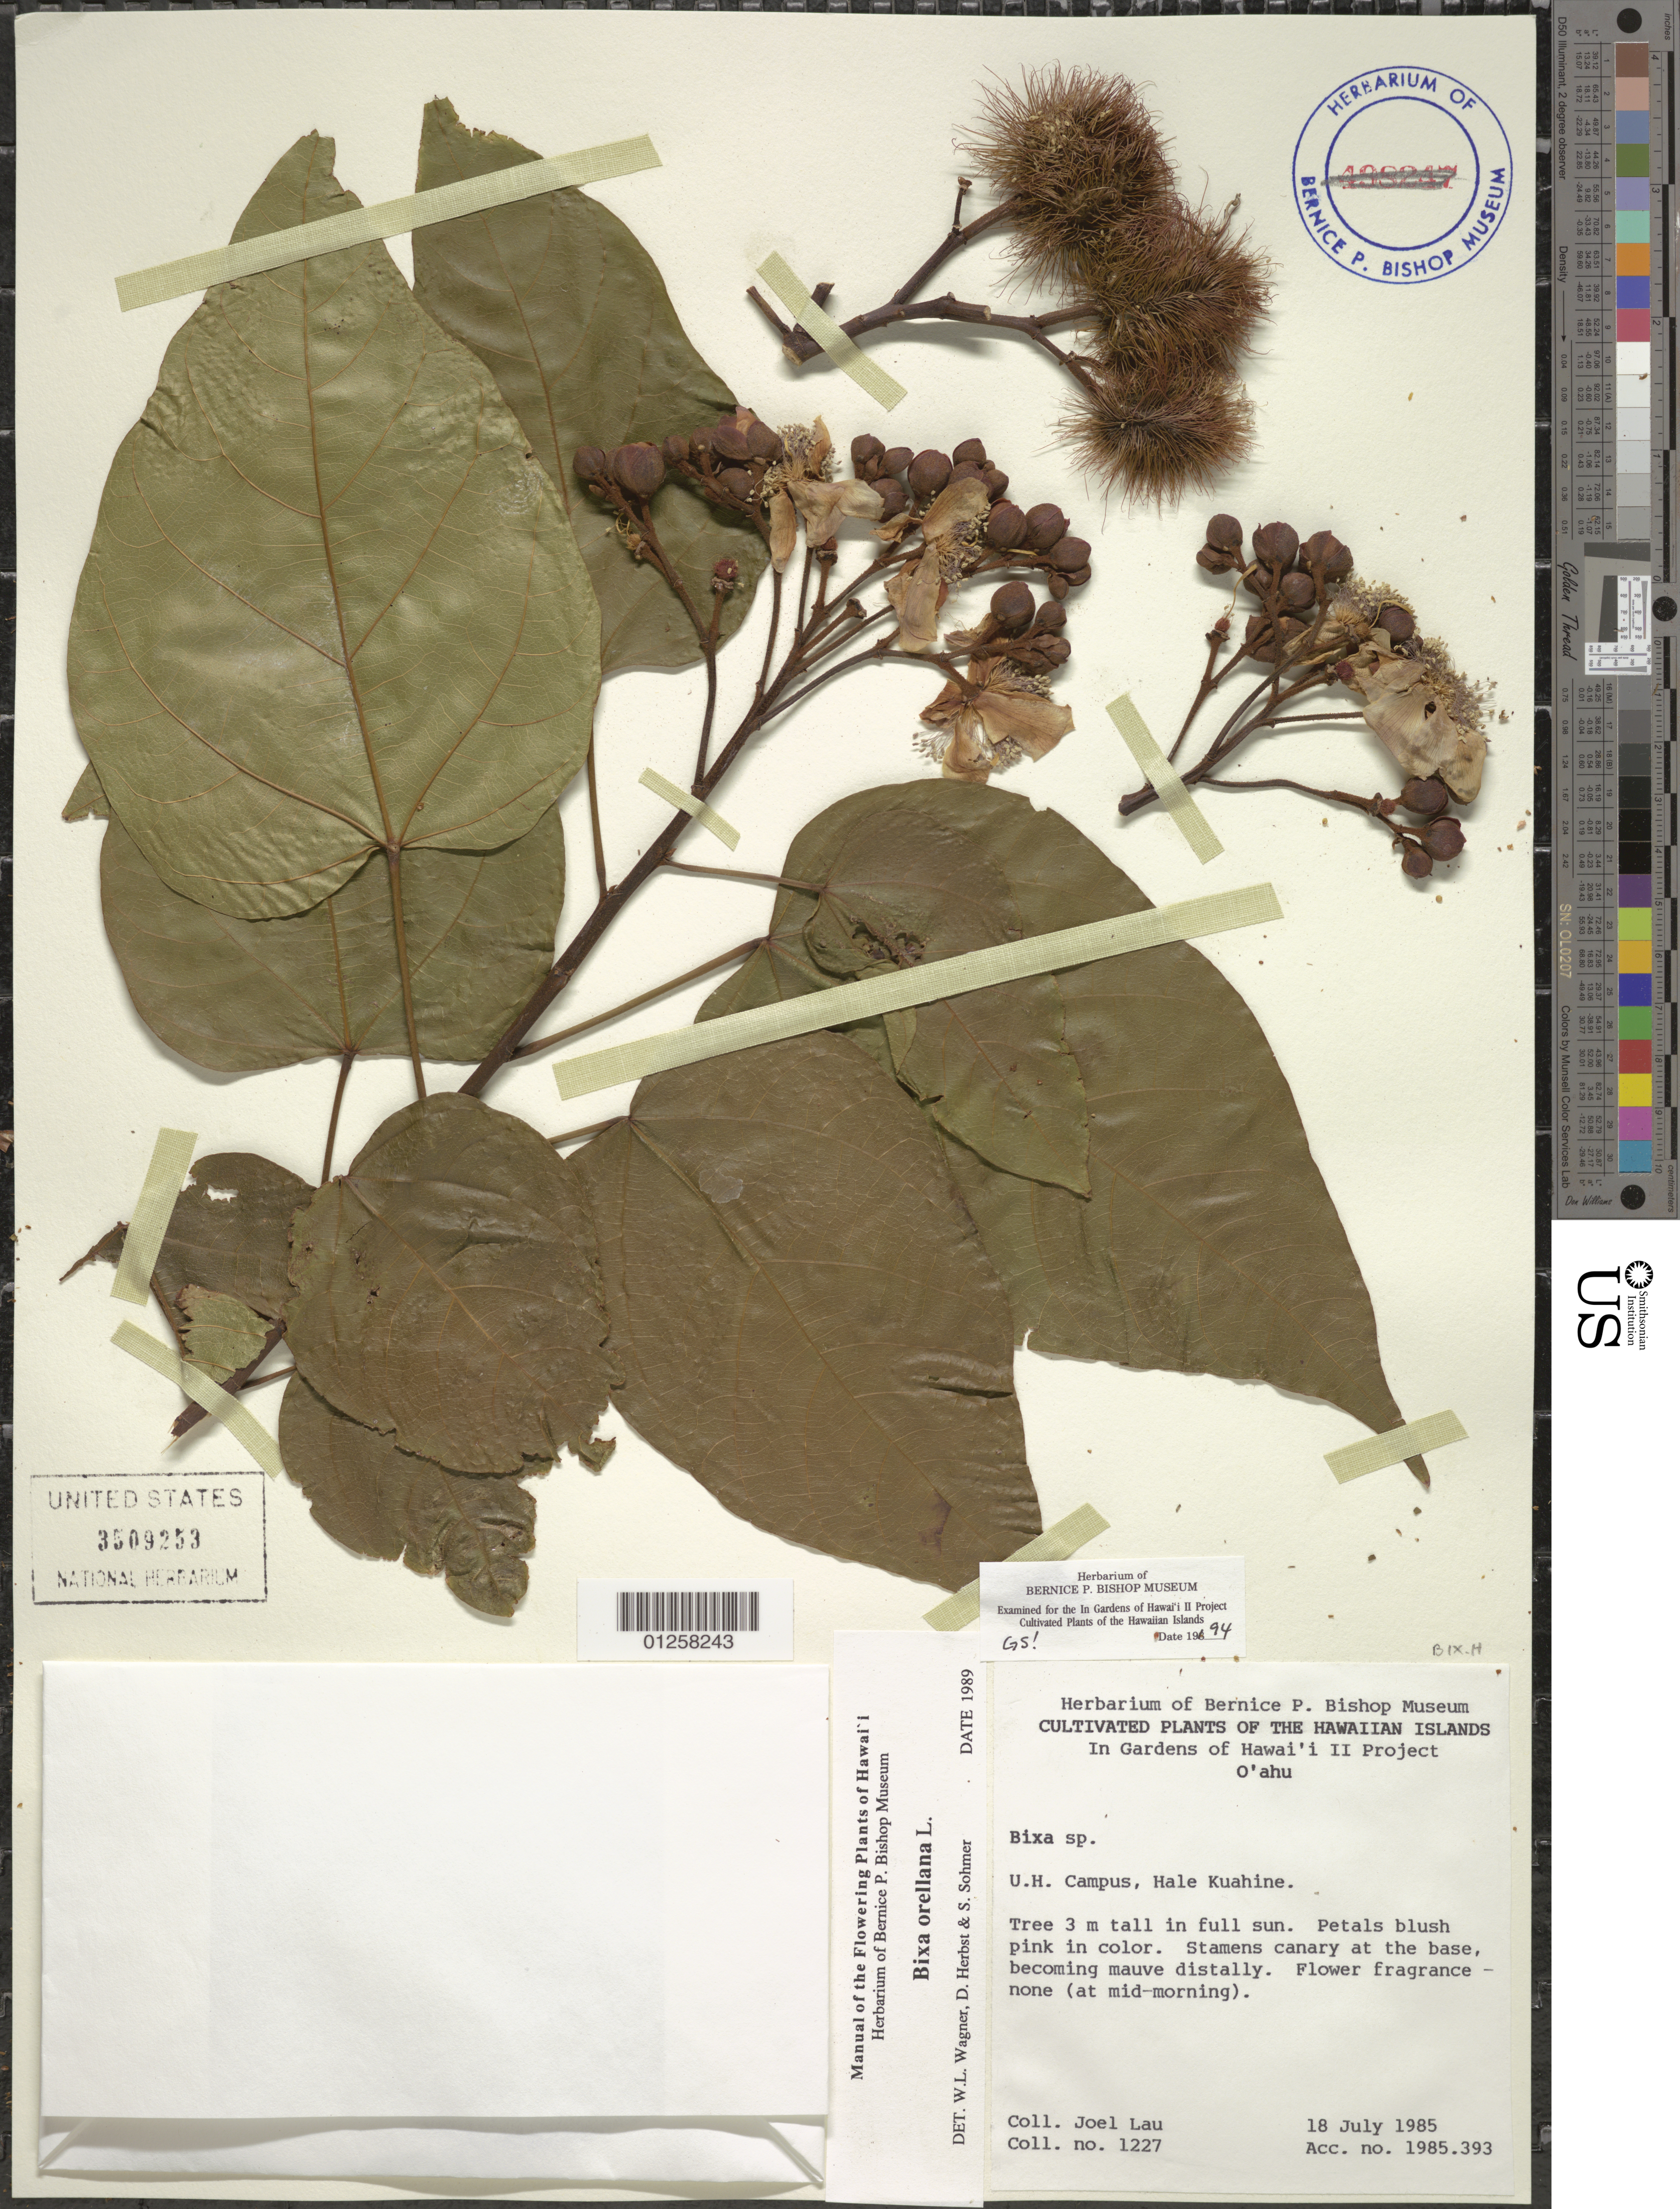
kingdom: Plantae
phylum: Tracheophyta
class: Magnoliopsida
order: Malvales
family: Bixaceae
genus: Bixa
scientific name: Bixa orellana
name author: L.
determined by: Wagner, W. L.; Herbst, D. R.; Sohmer, S. H.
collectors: J. Lau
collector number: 1227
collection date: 1985-07-18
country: United States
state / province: Hawaii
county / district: Honolulu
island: Oahu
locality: U.H. Campus, Hale Kuahine.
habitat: Full sun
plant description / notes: Grown from seeds brought from Africa by W. Carter.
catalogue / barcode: US 3509253